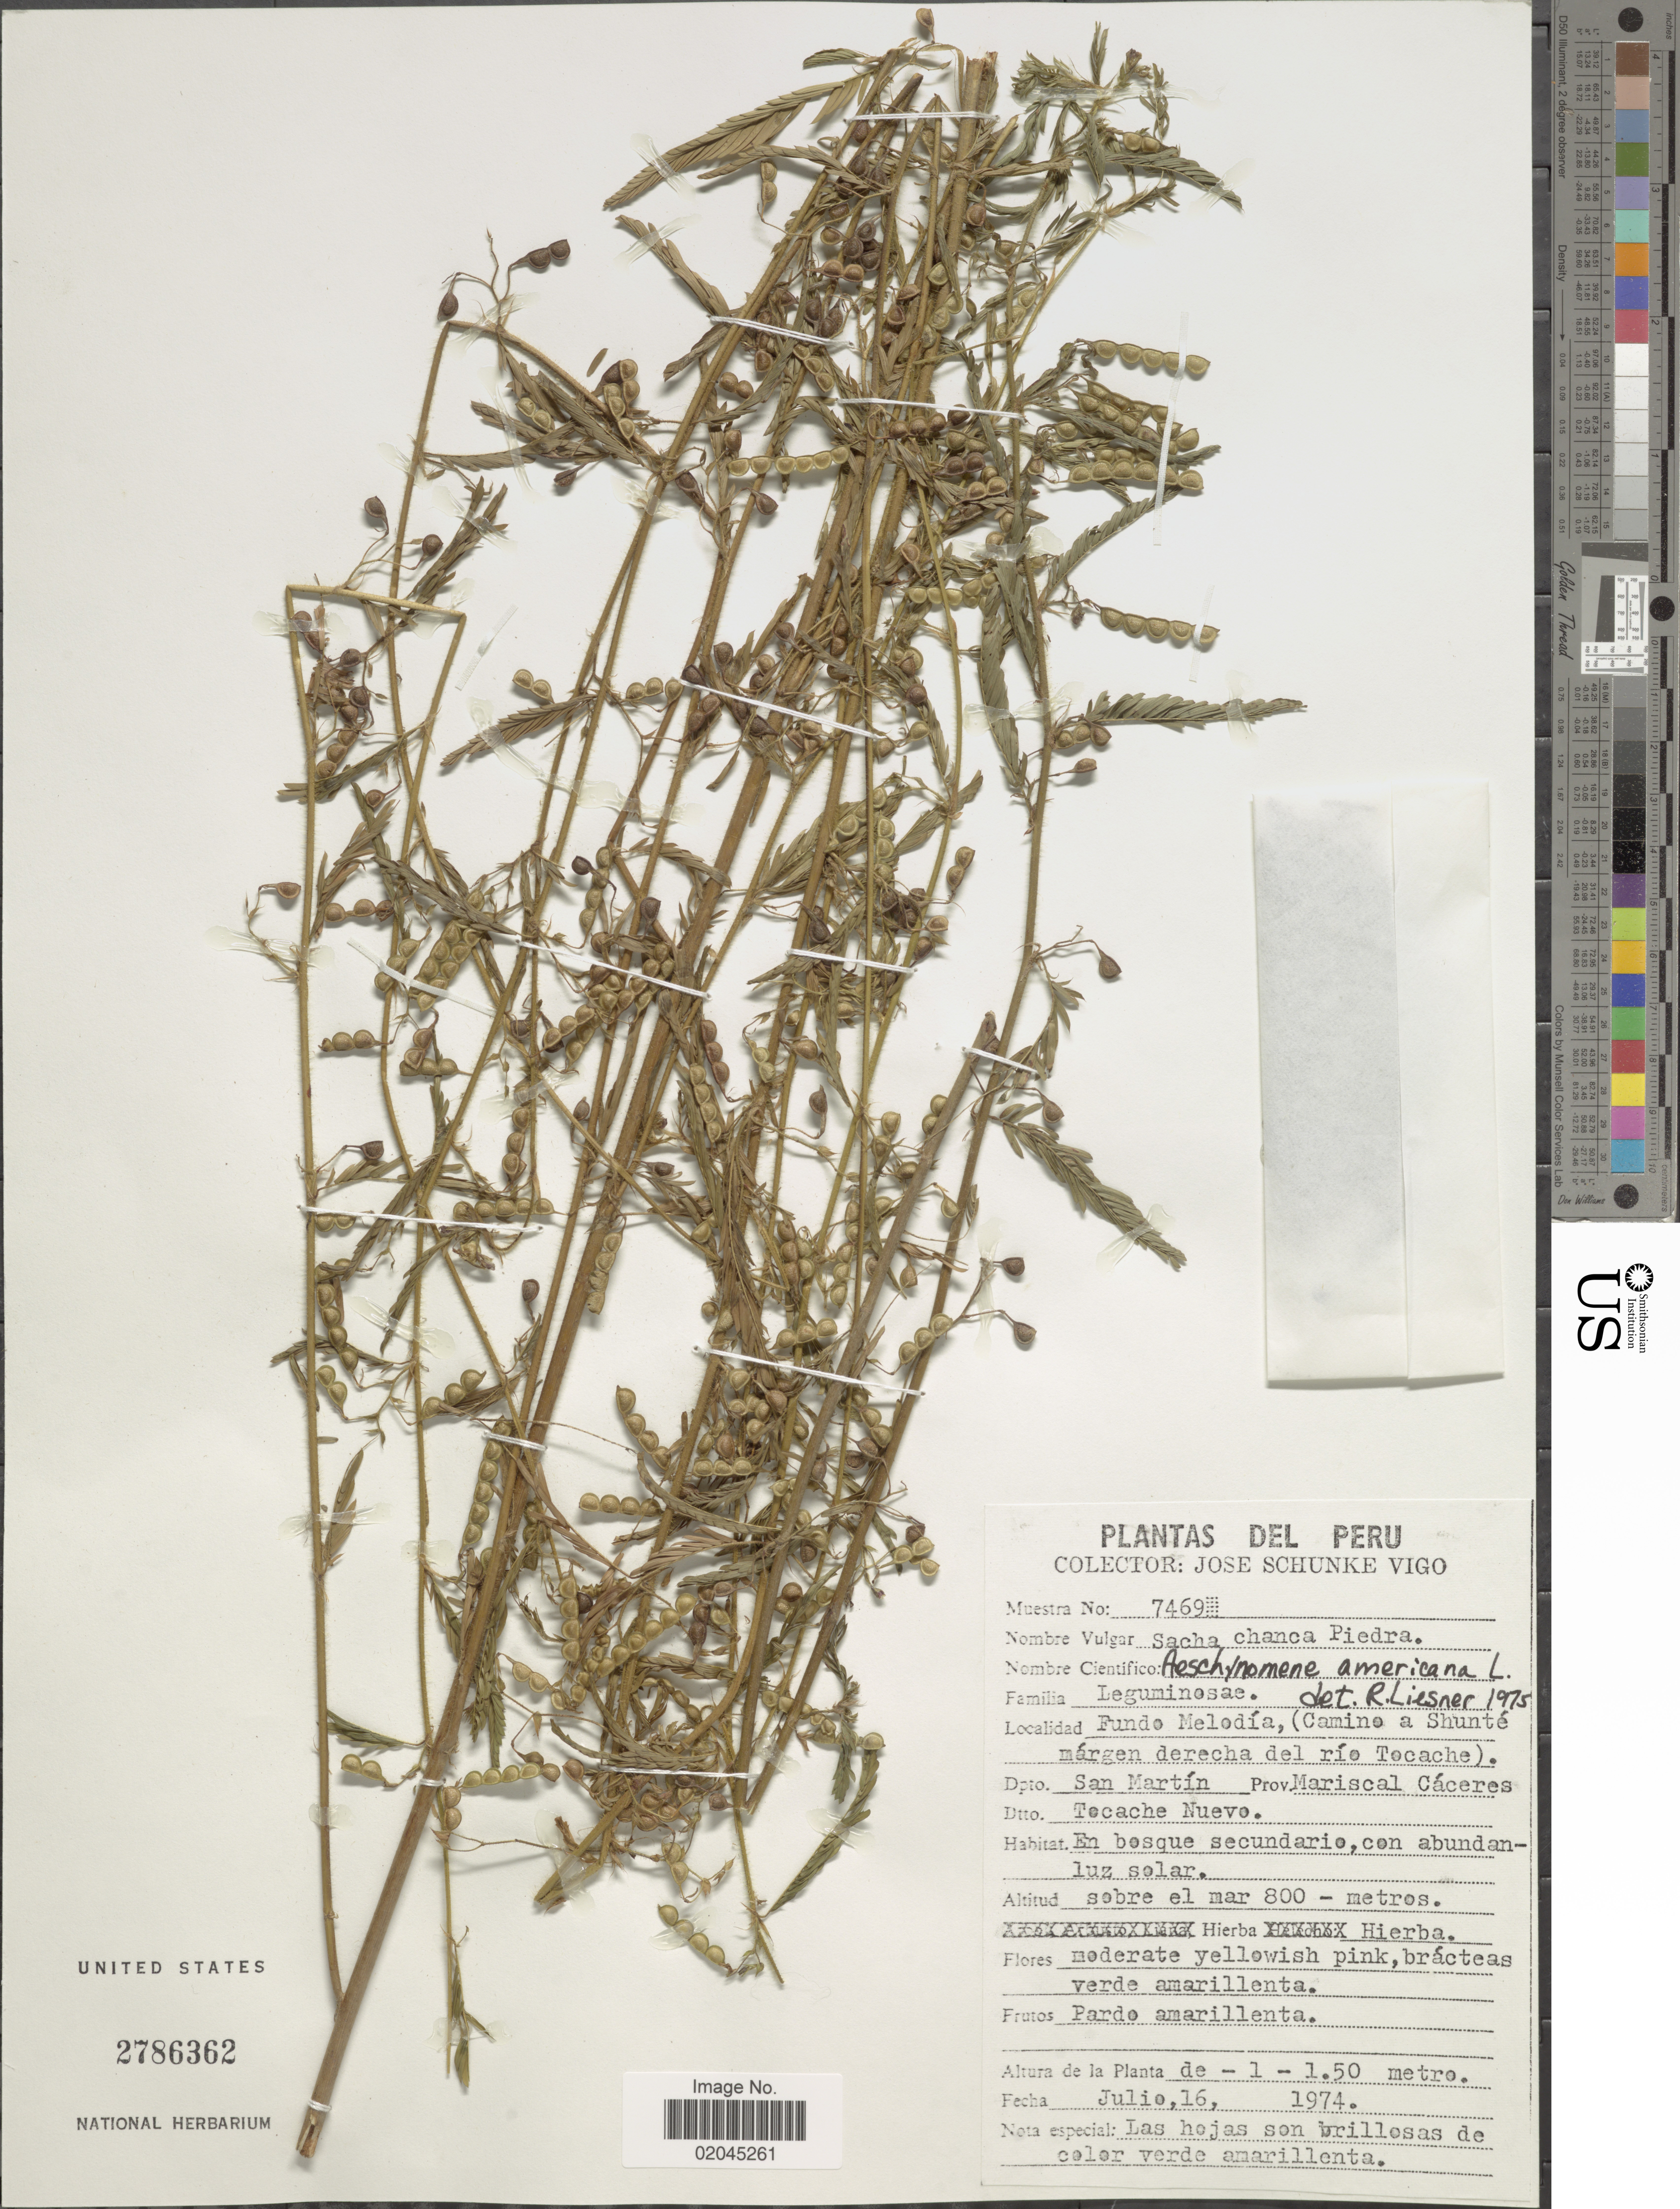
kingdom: Plantae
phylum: Tracheophyta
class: Magnoliopsida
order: Fabales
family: Fabaceae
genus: Aeschynomene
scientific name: Aeschynomene americana var. americana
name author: L.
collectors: J. Schunke Vigo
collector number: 7469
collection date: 1974-07-16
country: Peru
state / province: San Martín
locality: Fundo Melodía, (Camino a Shunté márgen derecha del río Tocache), Dpto San Martín, Prov. Mariscal Cáceres, Dtto Tocache Nuevo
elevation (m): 800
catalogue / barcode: US 2786362